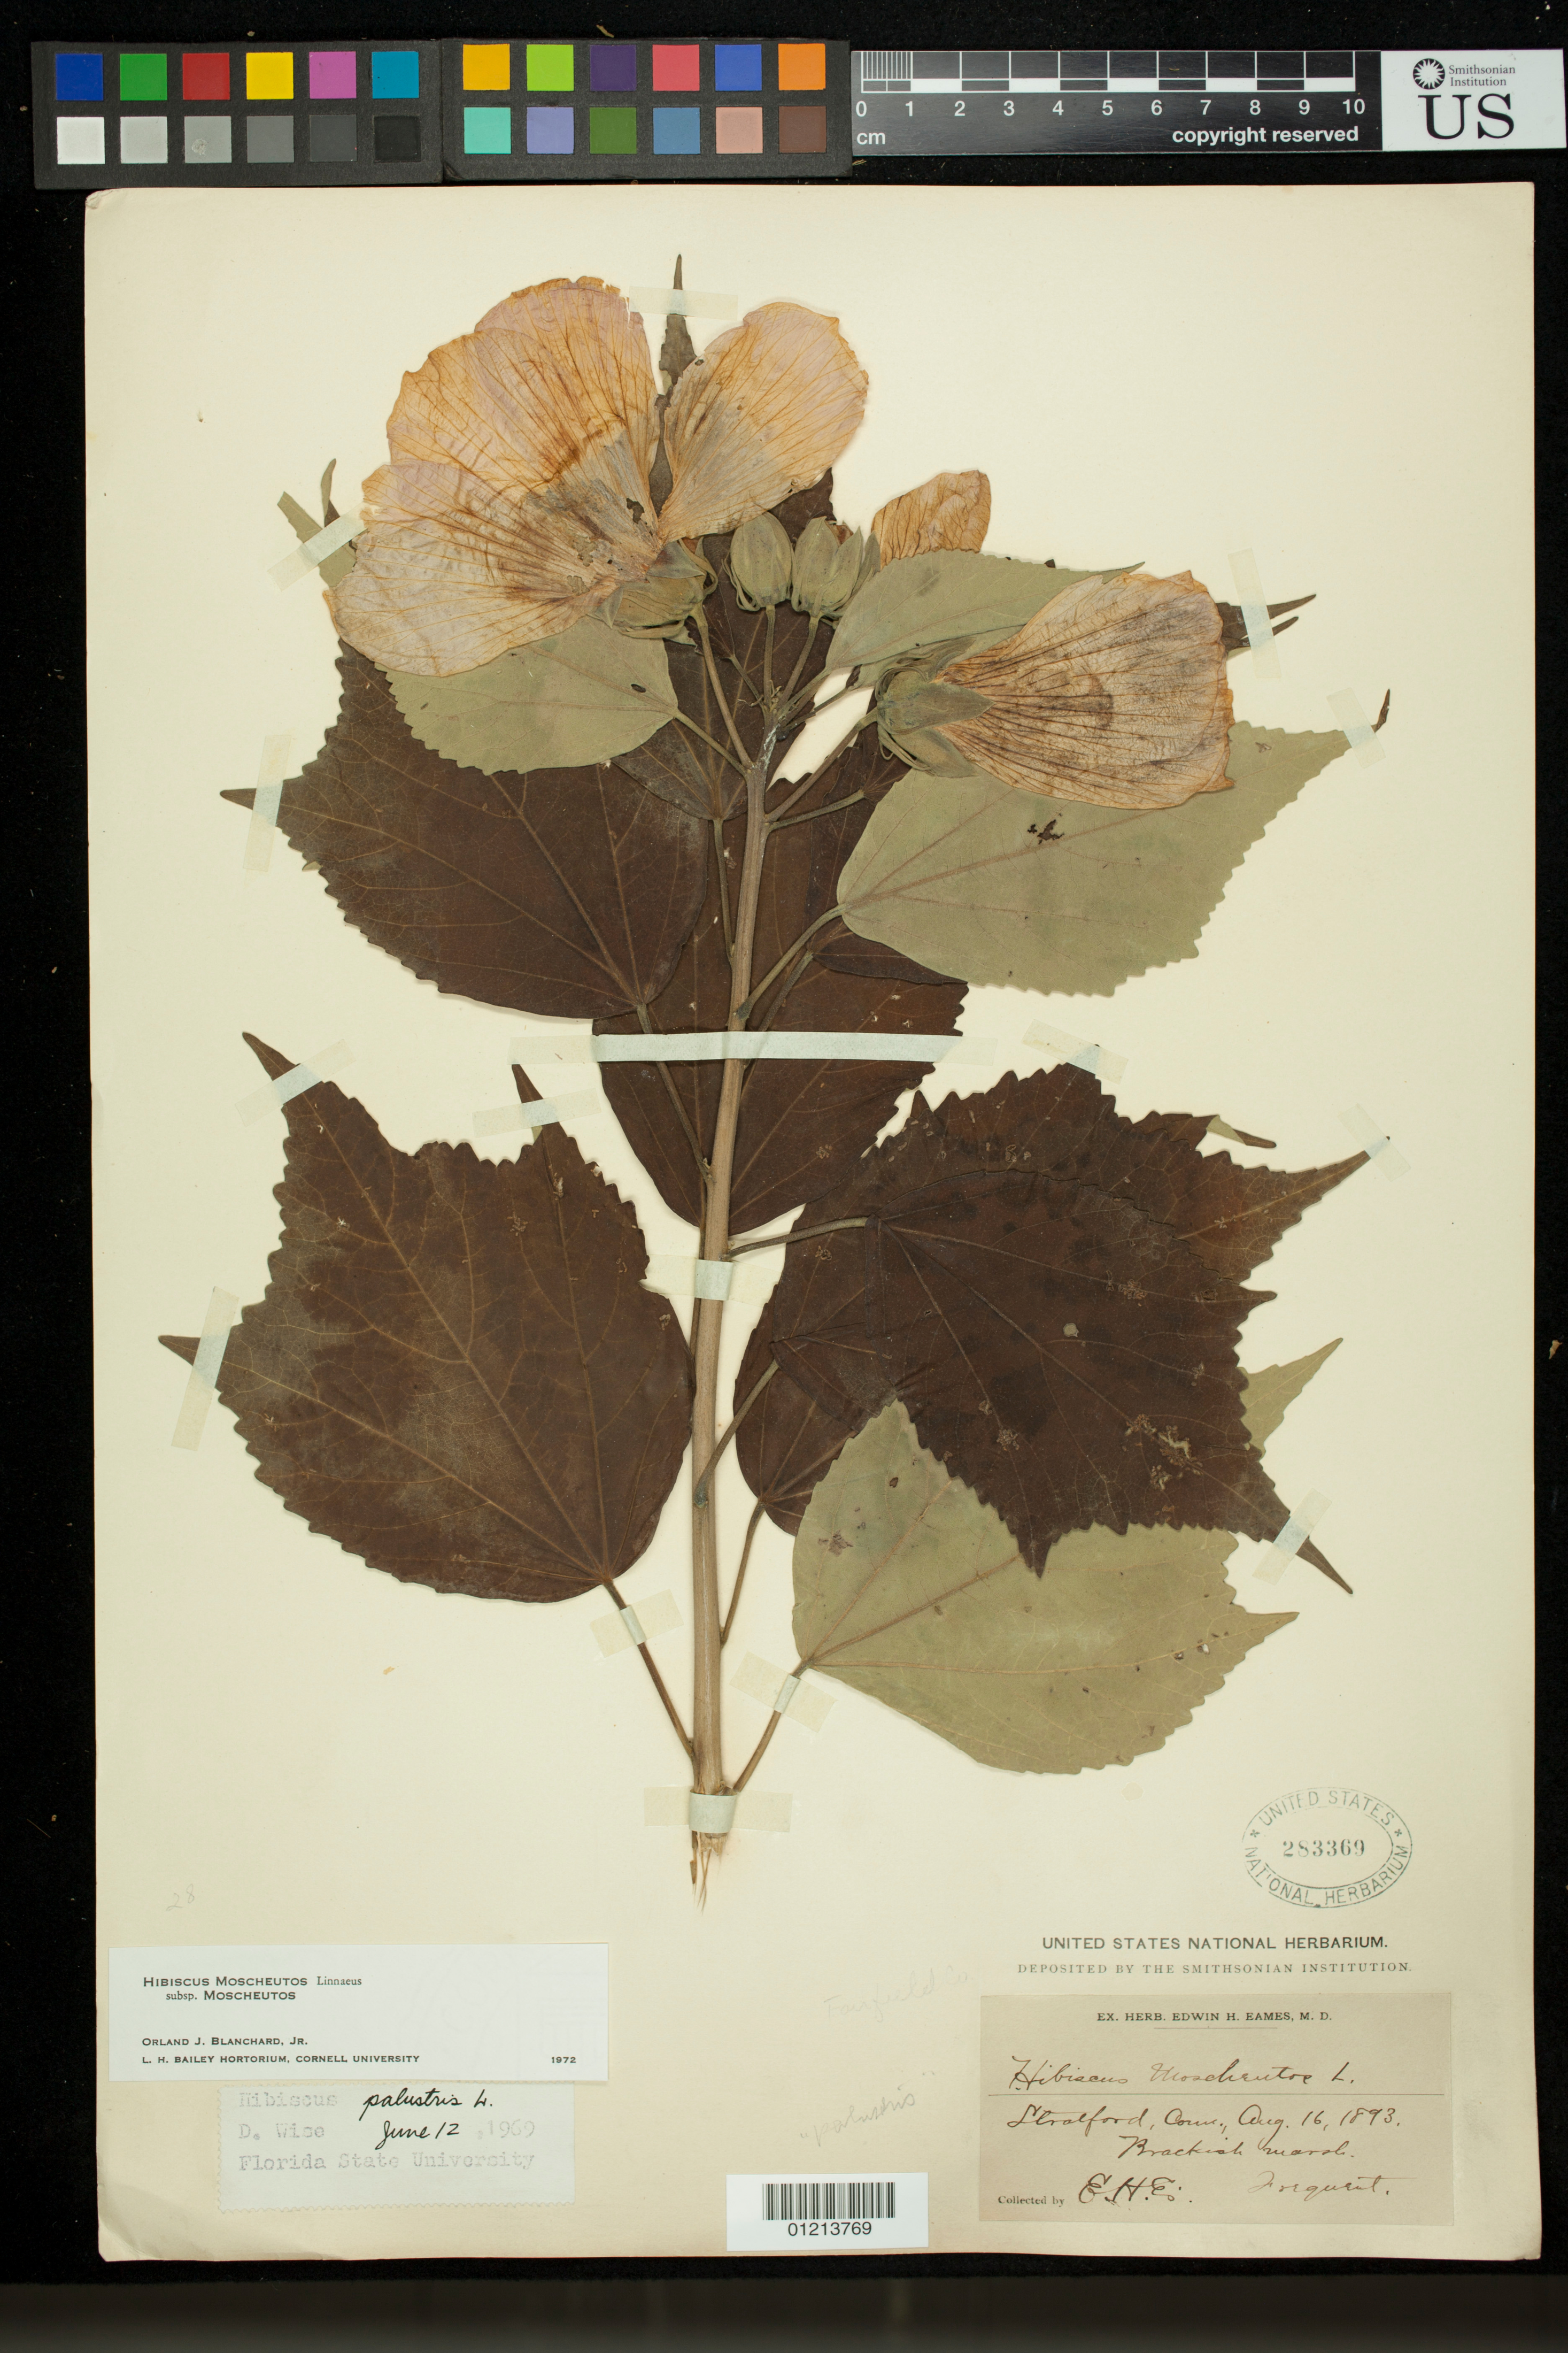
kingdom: Plantae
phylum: Tracheophyta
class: Magnoliopsida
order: Malvales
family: Malvaceae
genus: Hibiscus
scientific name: Hibiscus moscheutos subsp. moscheutos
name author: L.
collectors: E. H. Eames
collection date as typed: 16 Aug 1893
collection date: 1893-08-16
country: United States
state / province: Connecticut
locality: Stratford, Conn. Brackish marsh.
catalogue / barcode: US 283369